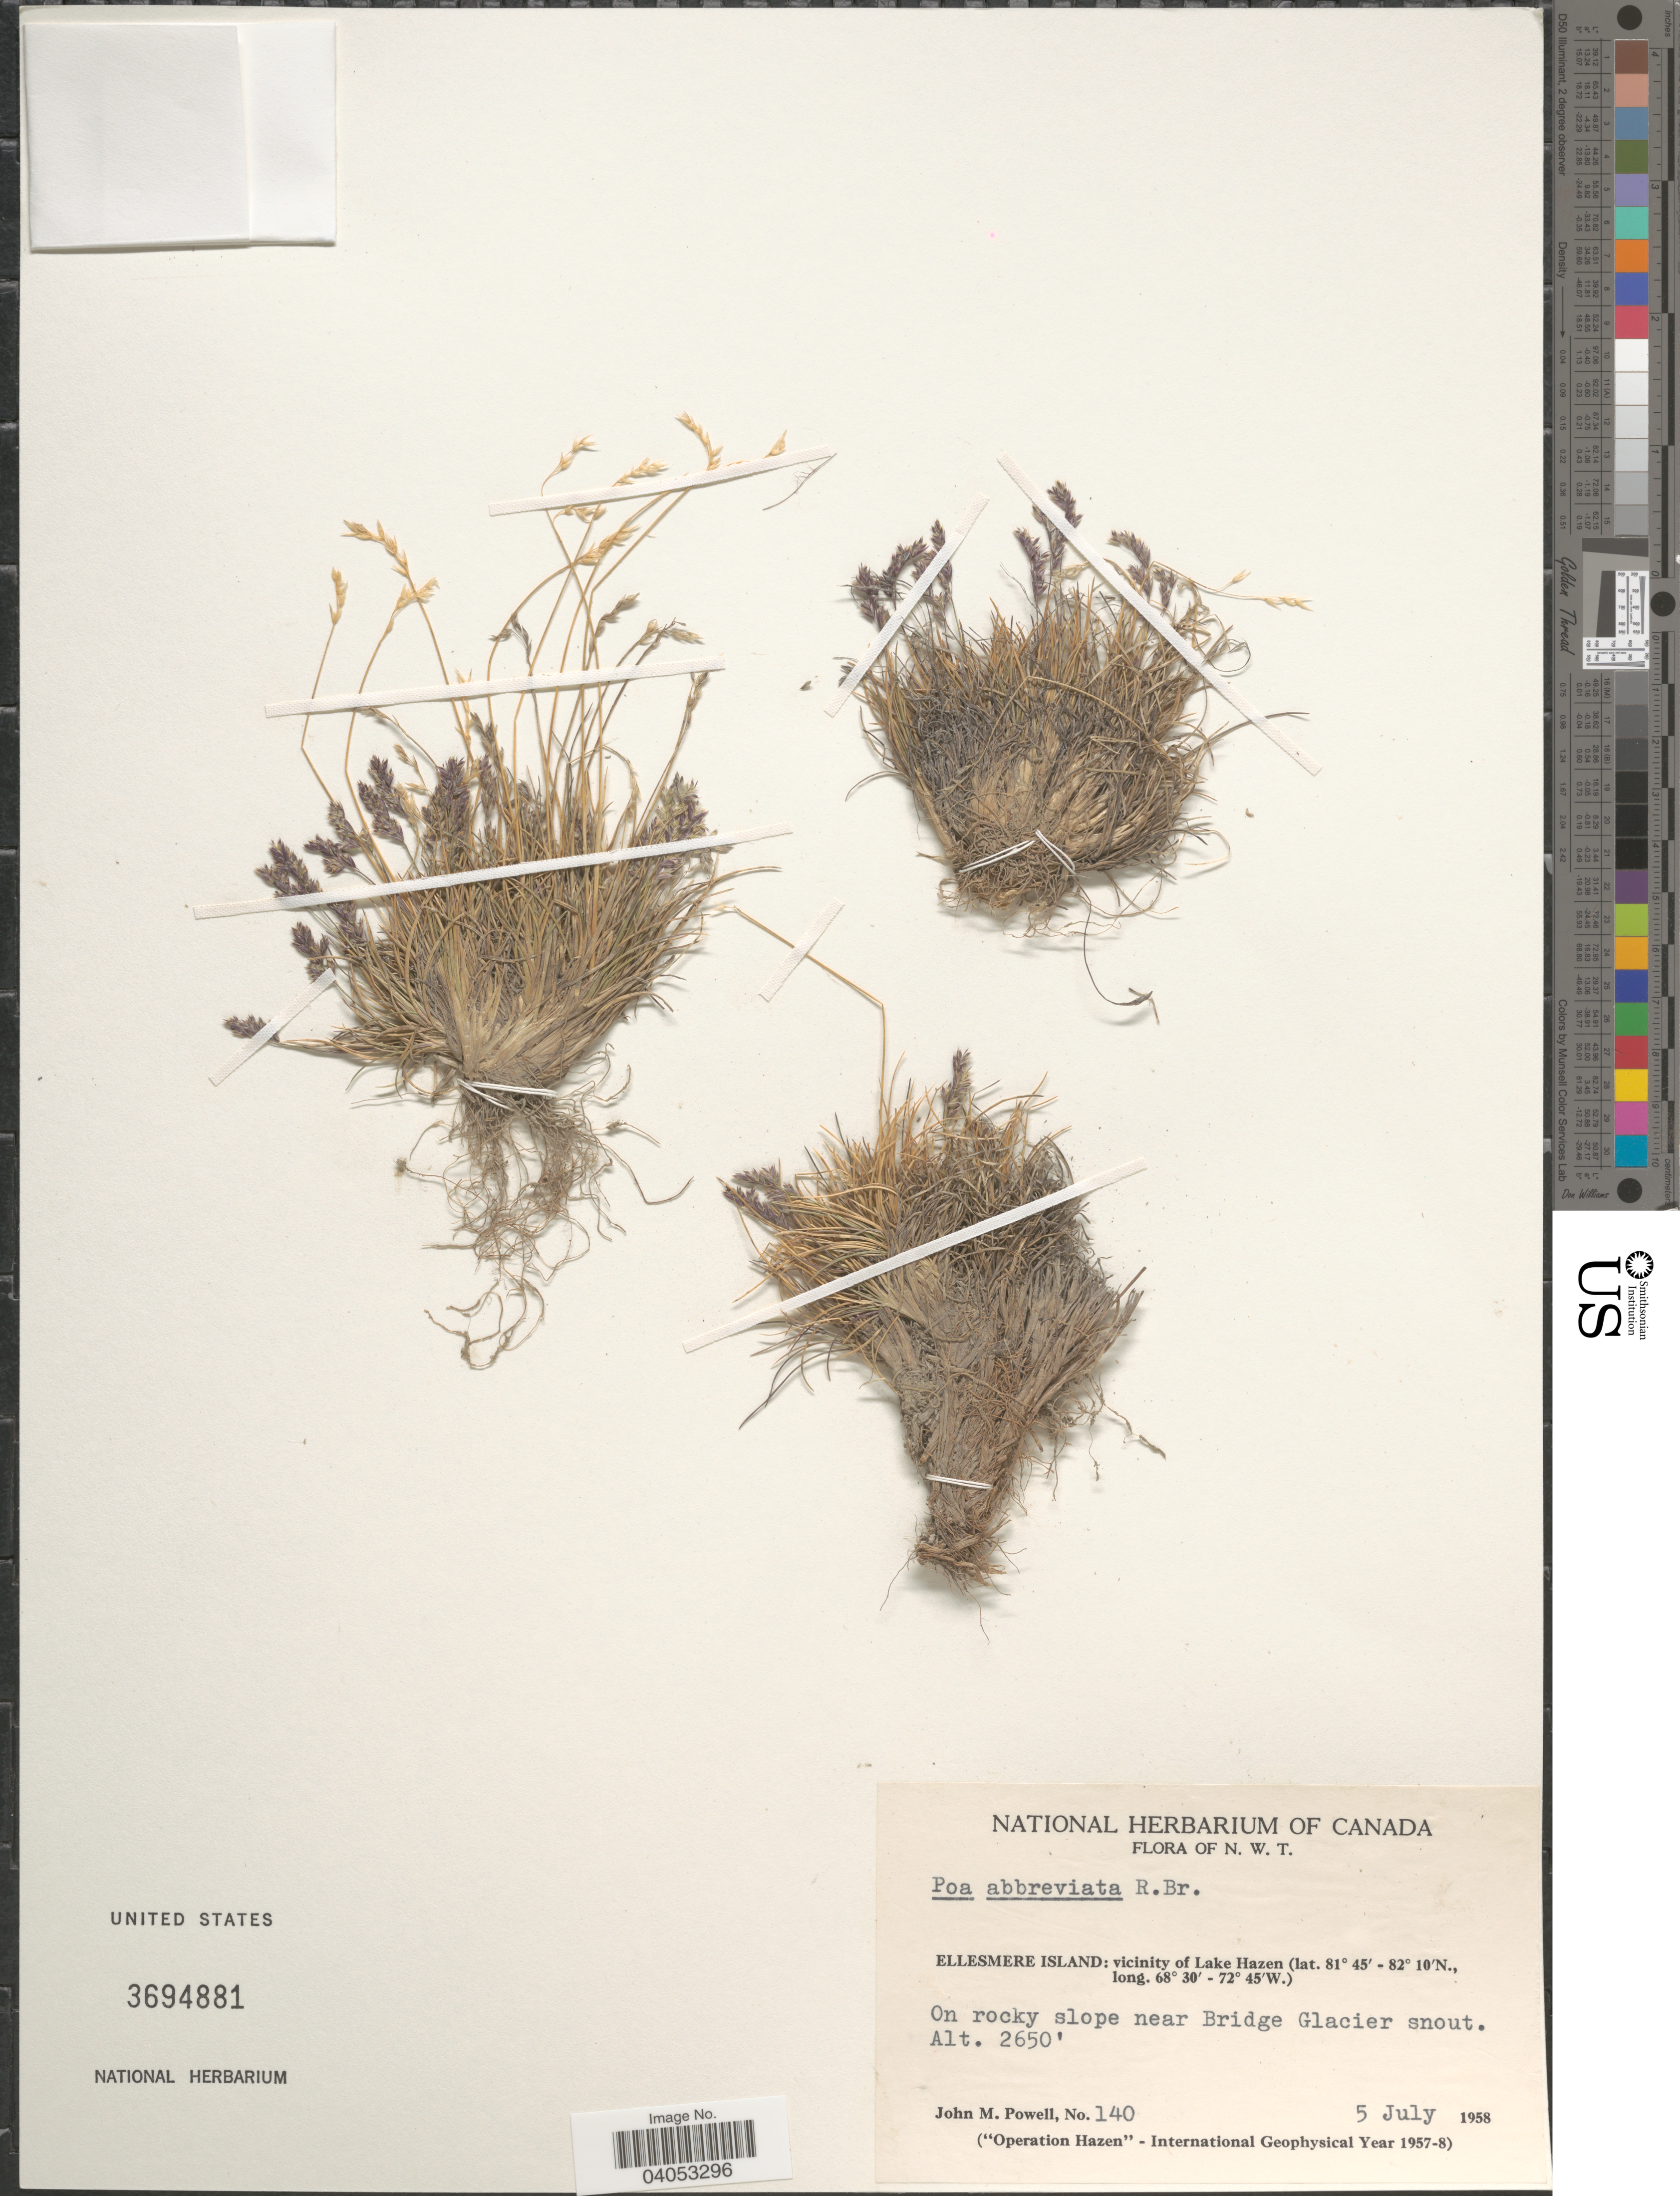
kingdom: Plantae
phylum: Tracheophyta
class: Liliopsida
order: Poales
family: Poaceae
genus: Poa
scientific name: Poa abbreviata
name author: R. Br.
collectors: J. Powell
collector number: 140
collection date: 1958-07-05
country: Canada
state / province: Northwest Territories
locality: N. W. T. Ellesmere Island: vicinity of Lake Hazen. On rocky slope near Bridge Glacier snout.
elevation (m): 808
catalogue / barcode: US 3694881